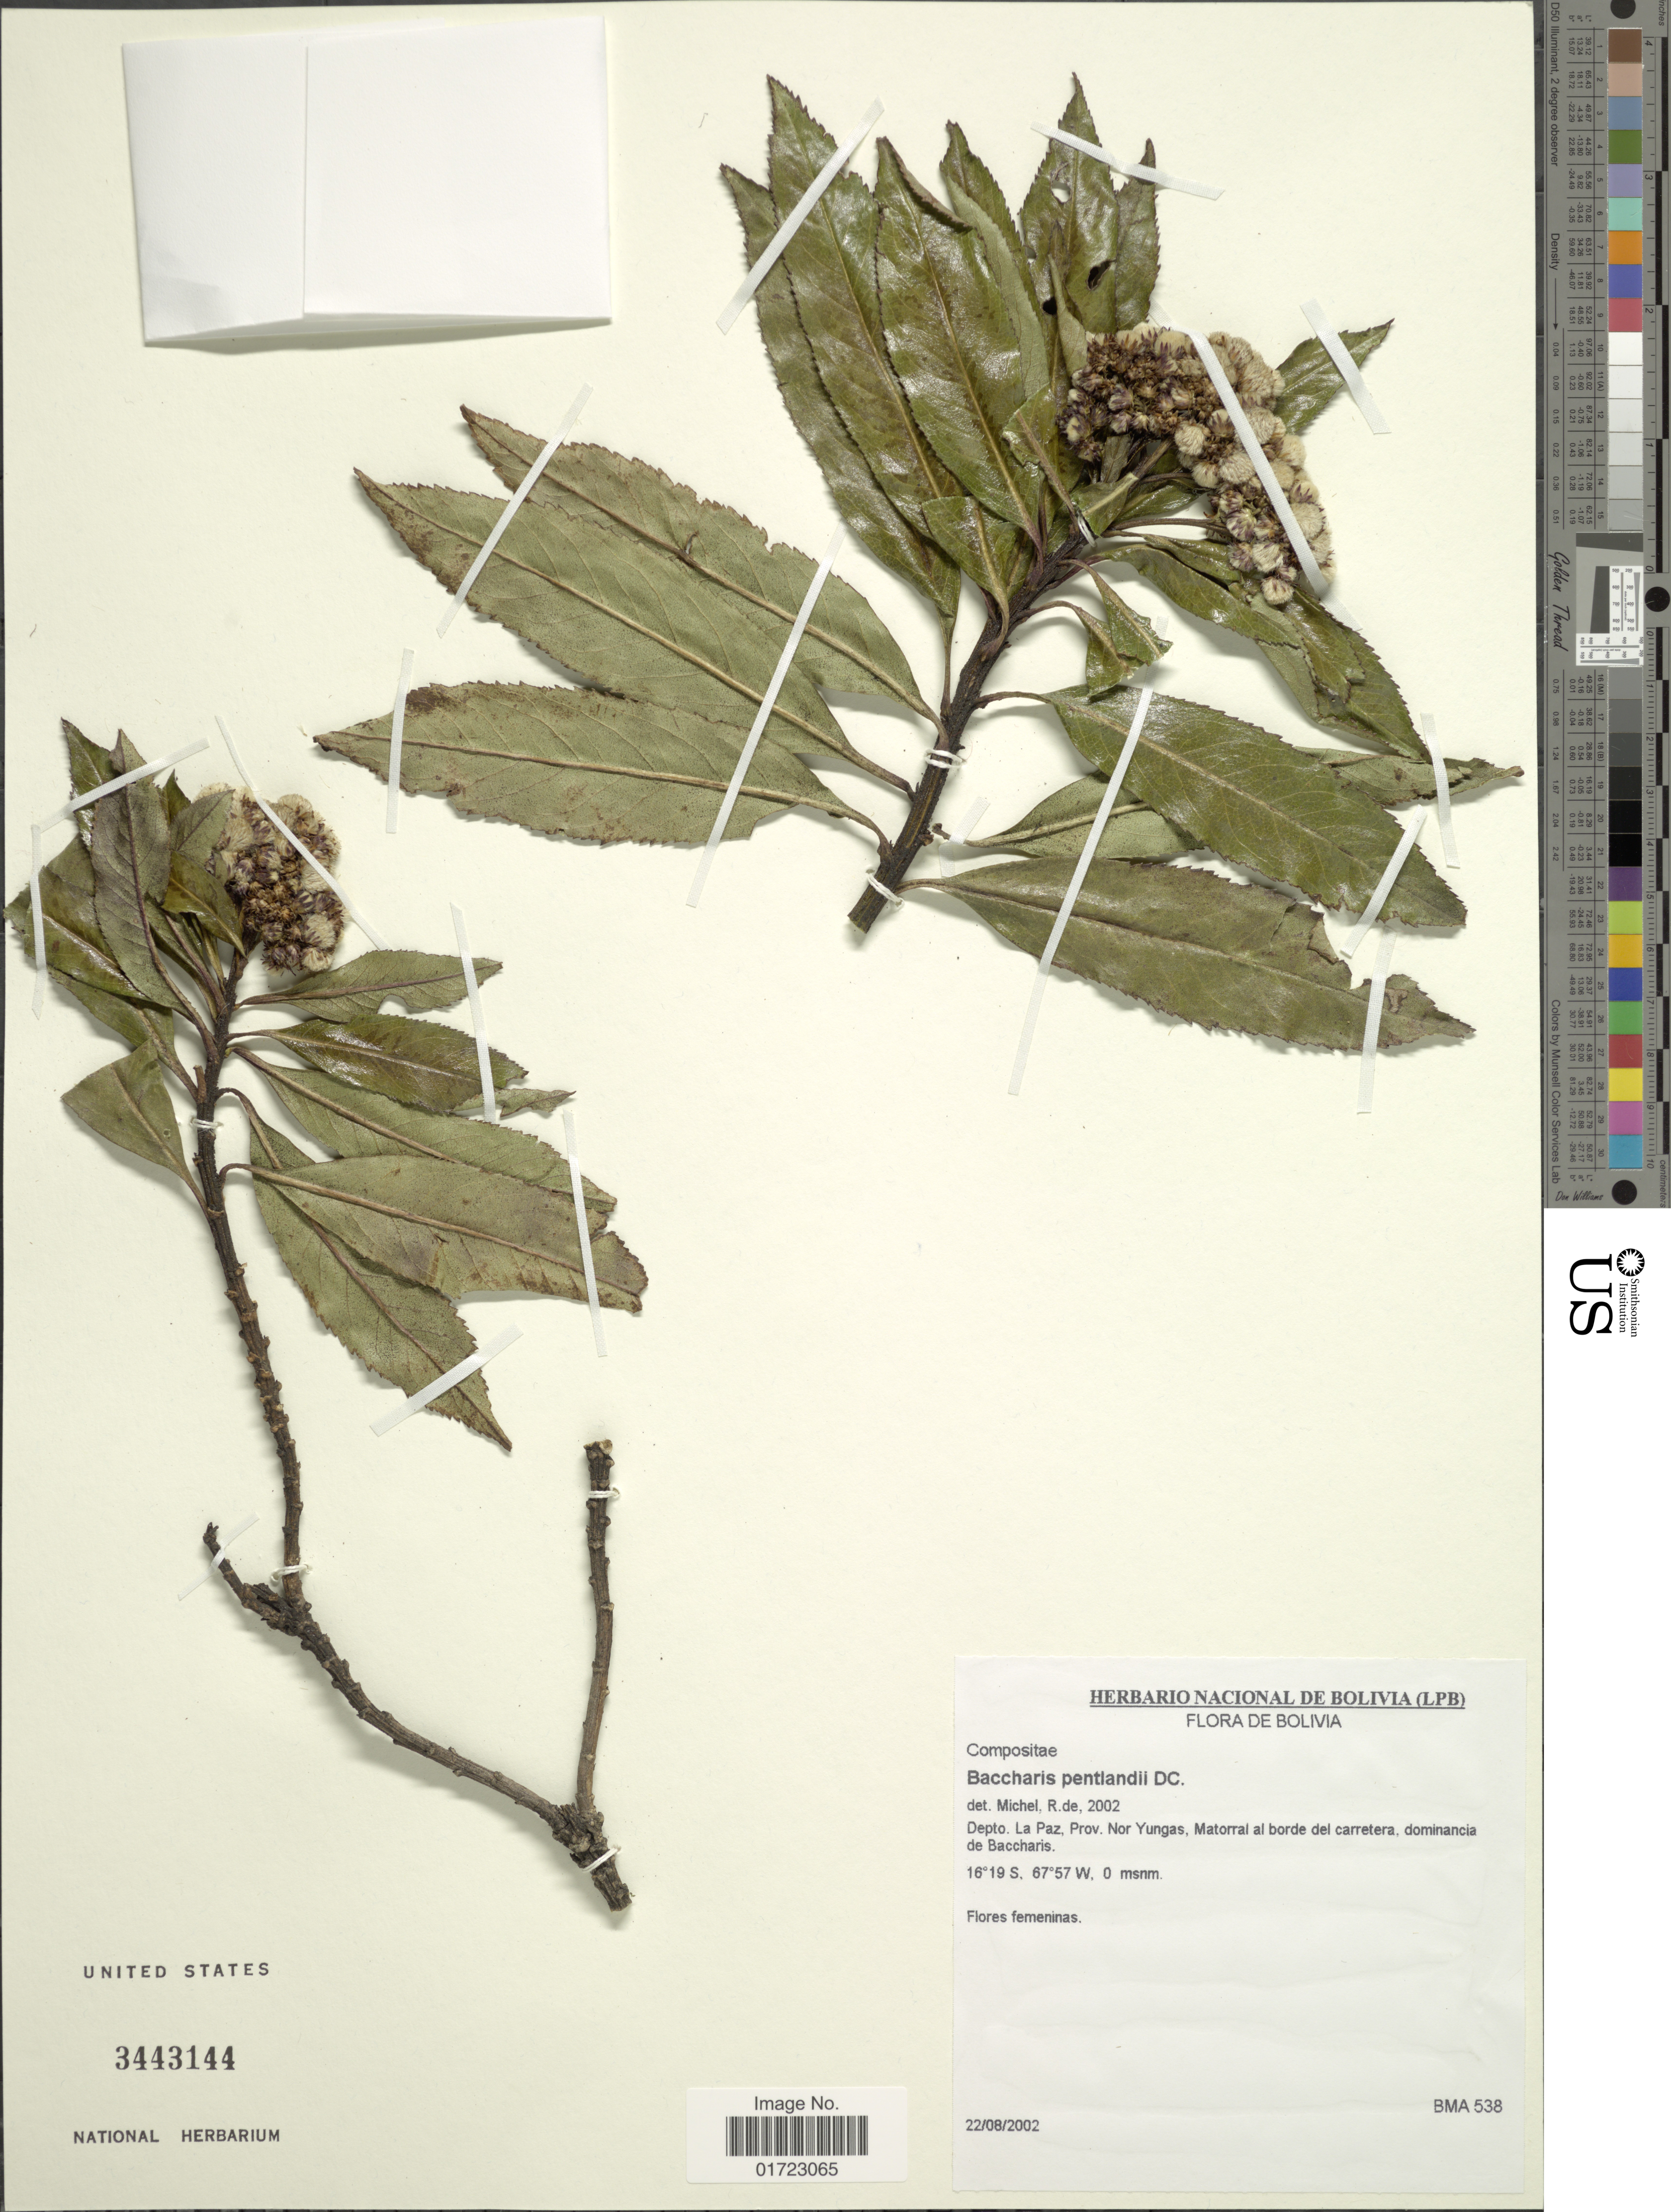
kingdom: Plantae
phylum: Tracheophyta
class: Magnoliopsida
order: Asterales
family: Asteraceae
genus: Baccharis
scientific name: Baccharis pentlandii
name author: DC.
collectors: BMA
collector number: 538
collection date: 2002-08-22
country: Bolivia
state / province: La Paz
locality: Prov. Nor Yungas, matorral al borde del carretera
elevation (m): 0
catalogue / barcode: US 3443144